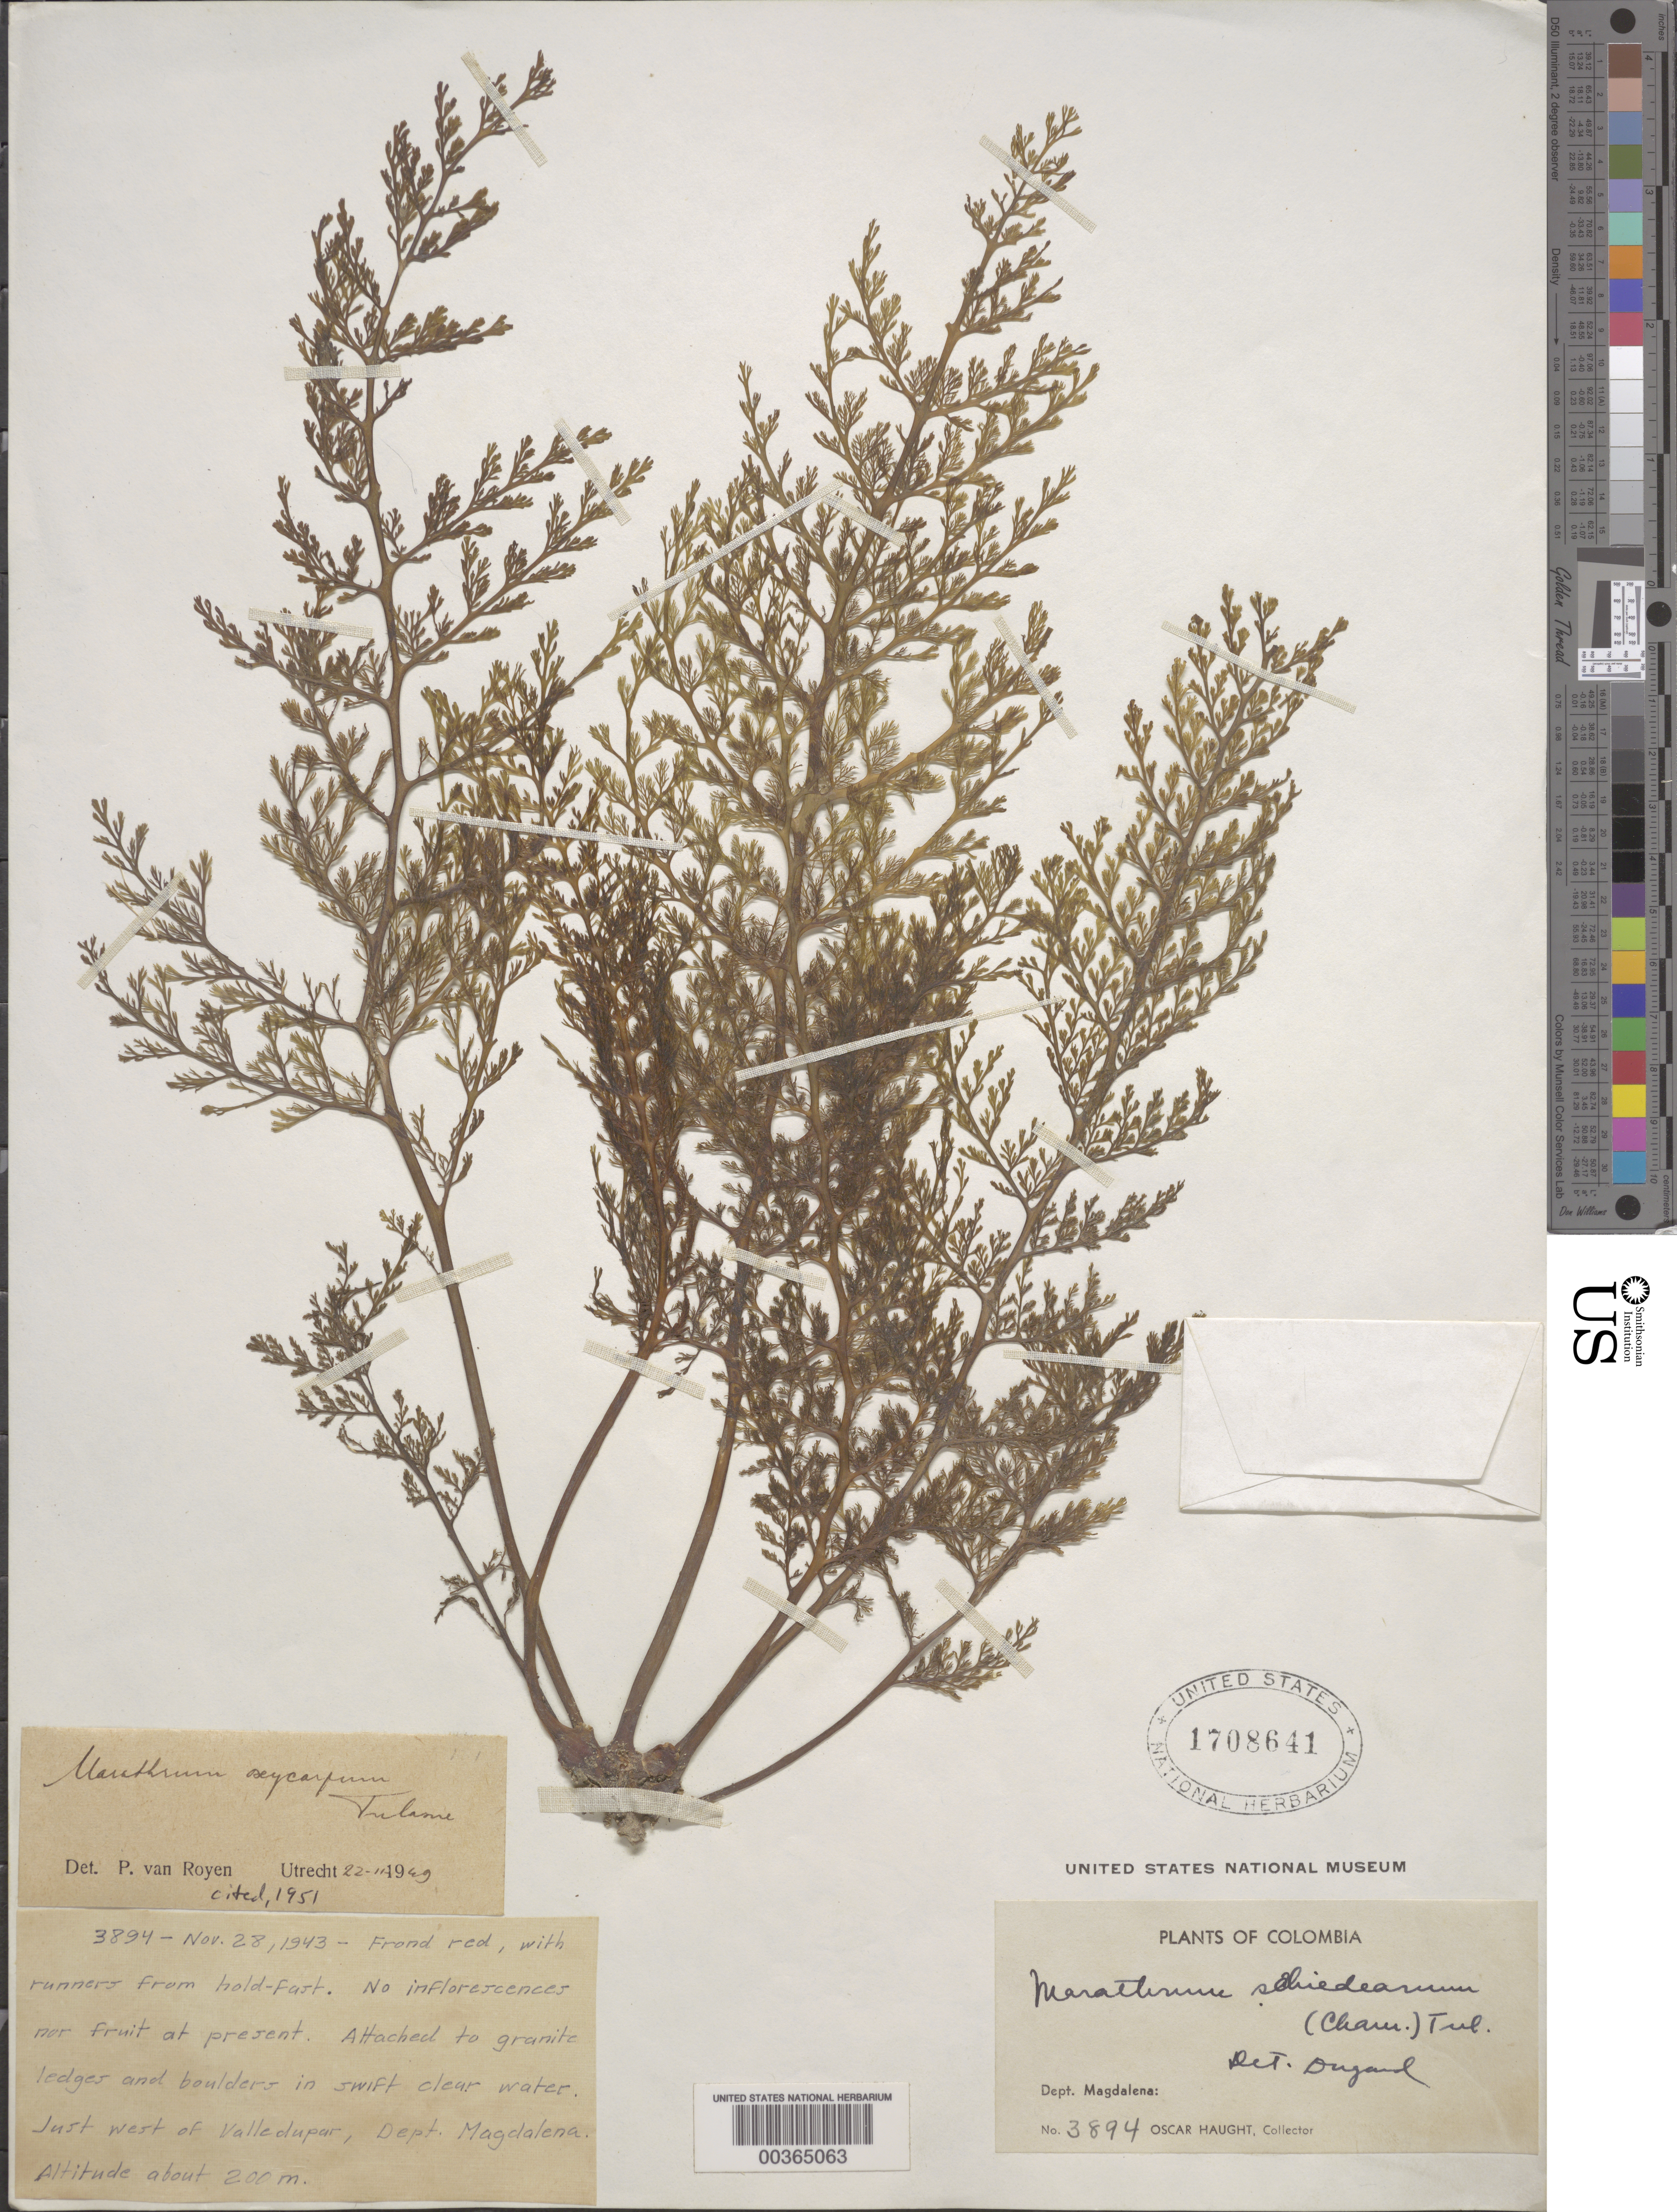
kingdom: Plantae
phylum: Tracheophyta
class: Magnoliopsida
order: Malpighiales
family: Podostemaceae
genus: Marathrum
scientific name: Marathrum oxycarpum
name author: Tul.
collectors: O. L. Haught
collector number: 3894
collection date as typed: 28 Nov 1943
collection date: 1943-11-28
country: Colombia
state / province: Magdalena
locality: W of Valle Dupar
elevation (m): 200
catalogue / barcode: US 1708641